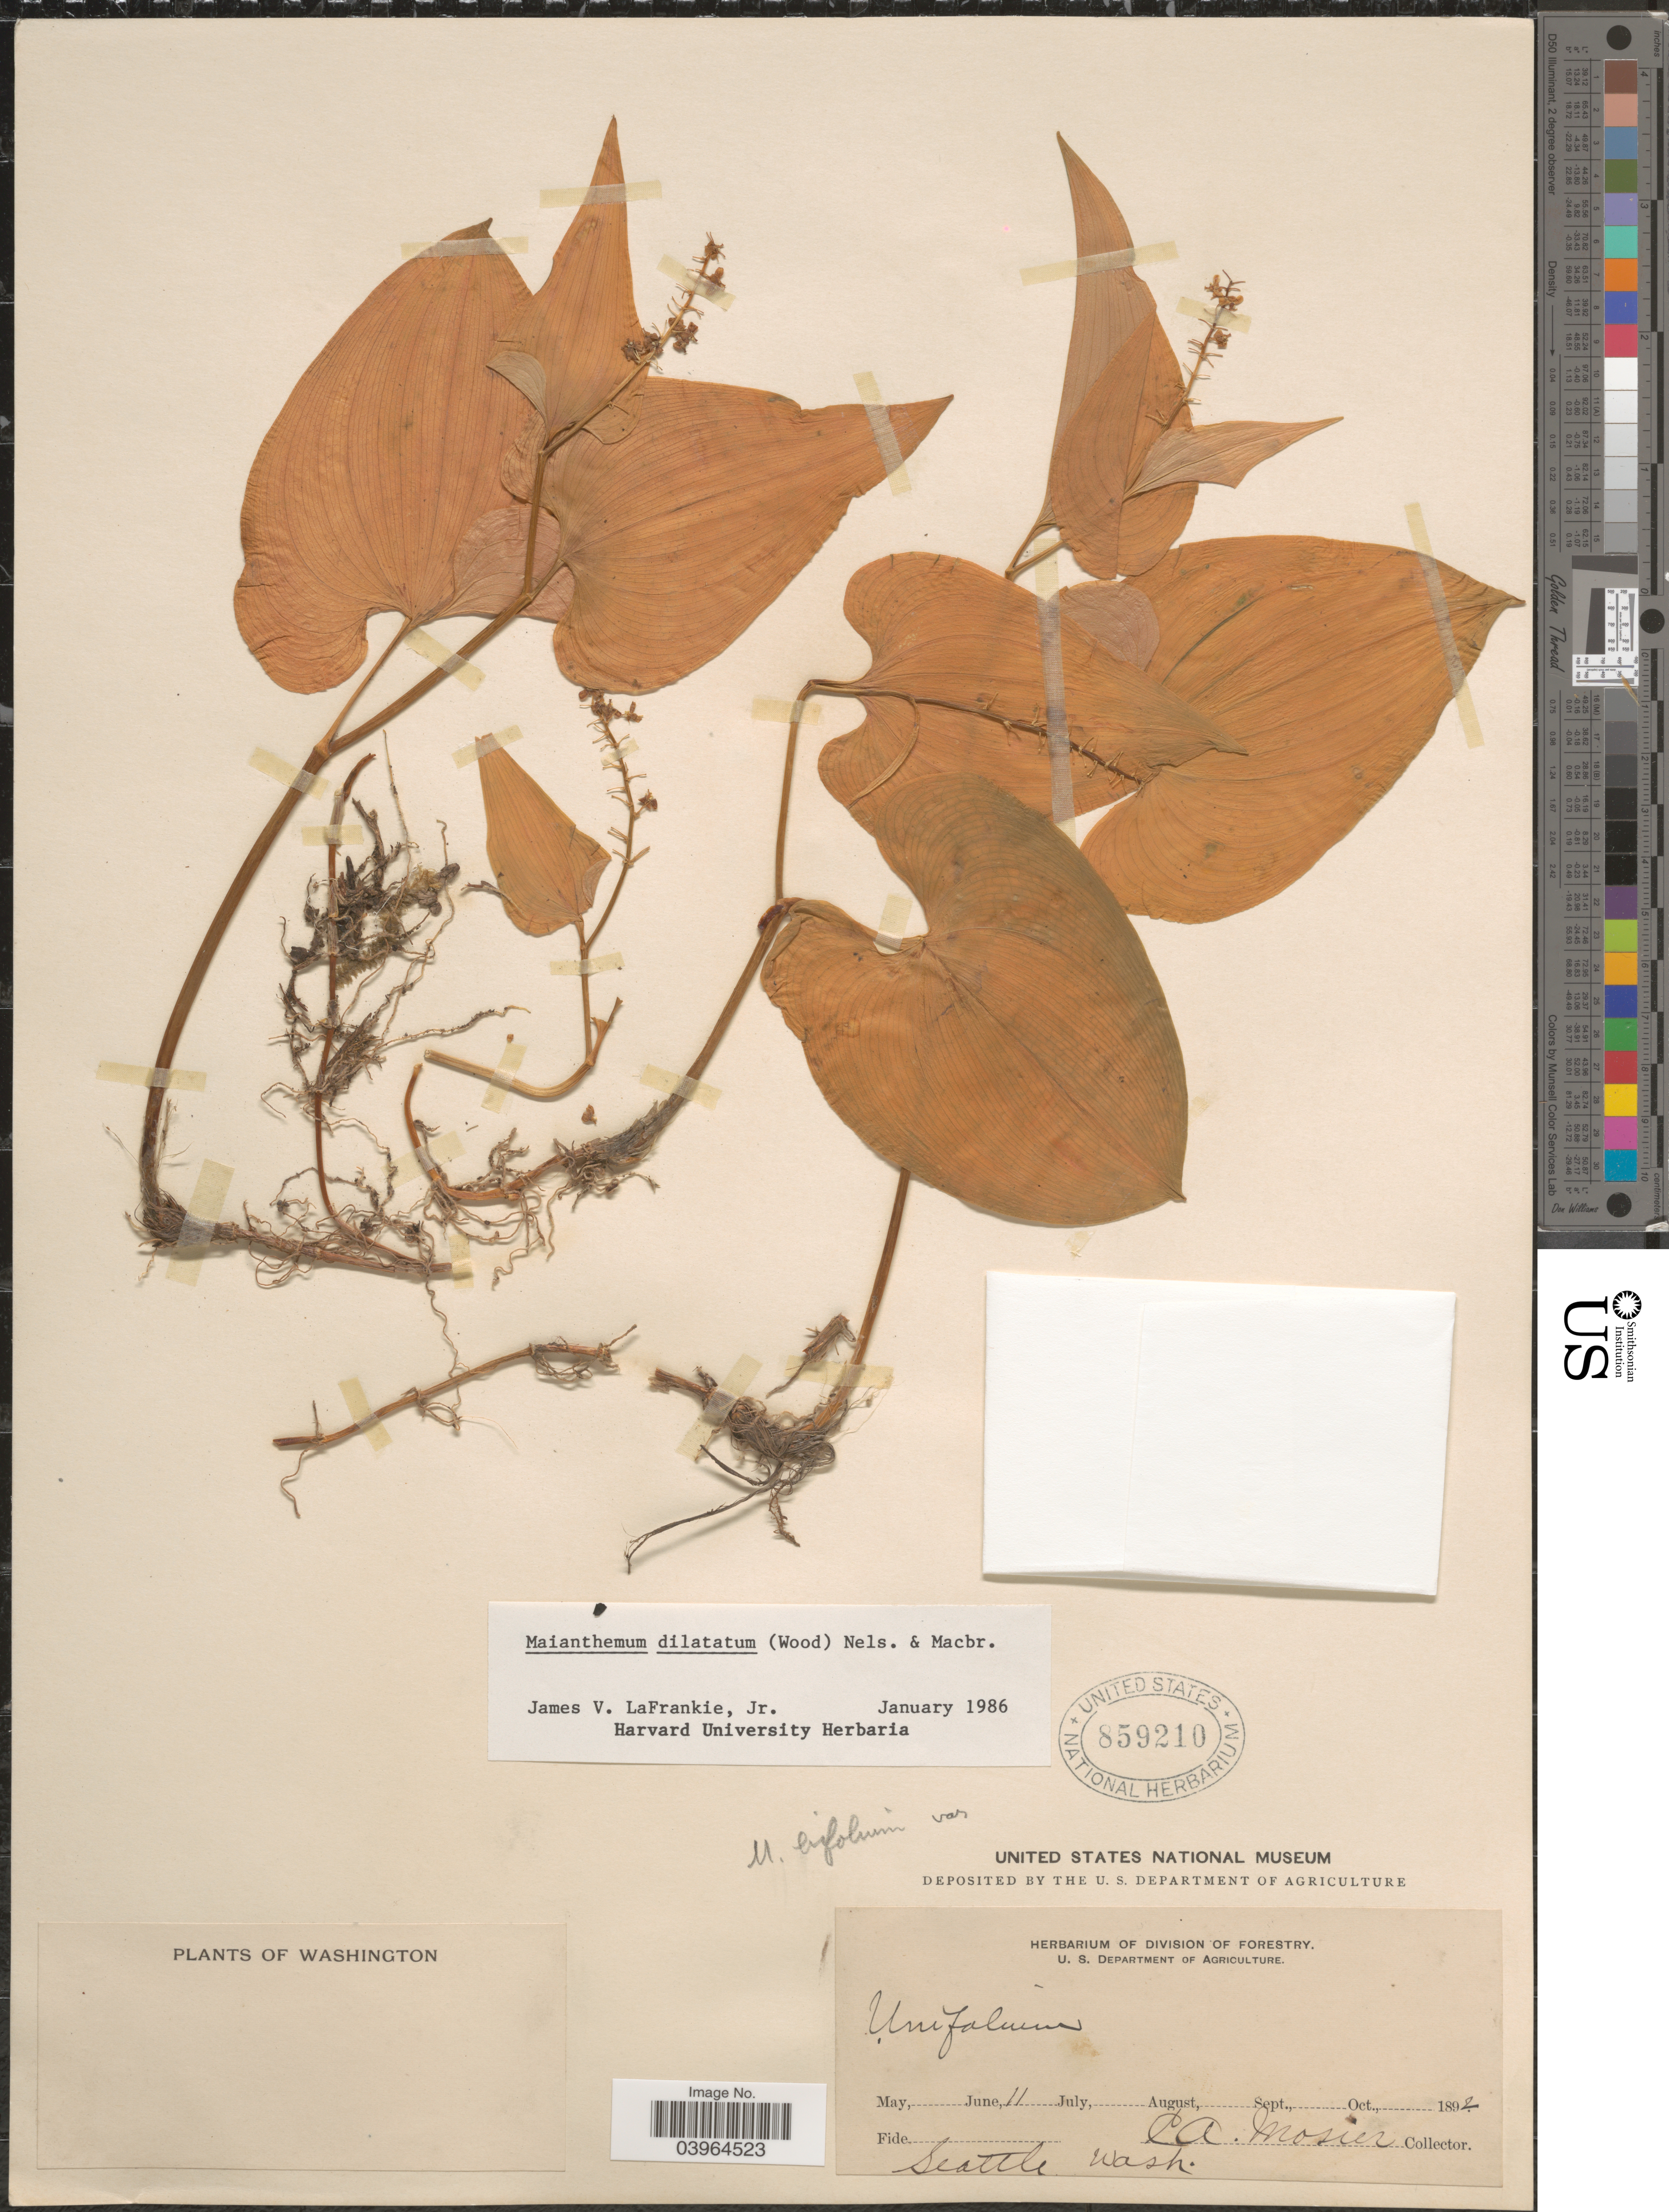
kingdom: Plantae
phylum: Tracheophyta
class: Liliopsida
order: Asparagales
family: Asparagaceae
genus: Maianthemum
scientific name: Maianthemum dilatatum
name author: (Alph. Wood) A. Nelson & J.F. Macbr.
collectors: C. A. Mosier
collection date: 1892-06-11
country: United States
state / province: Washington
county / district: King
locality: Seattle.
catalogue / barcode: US 859210